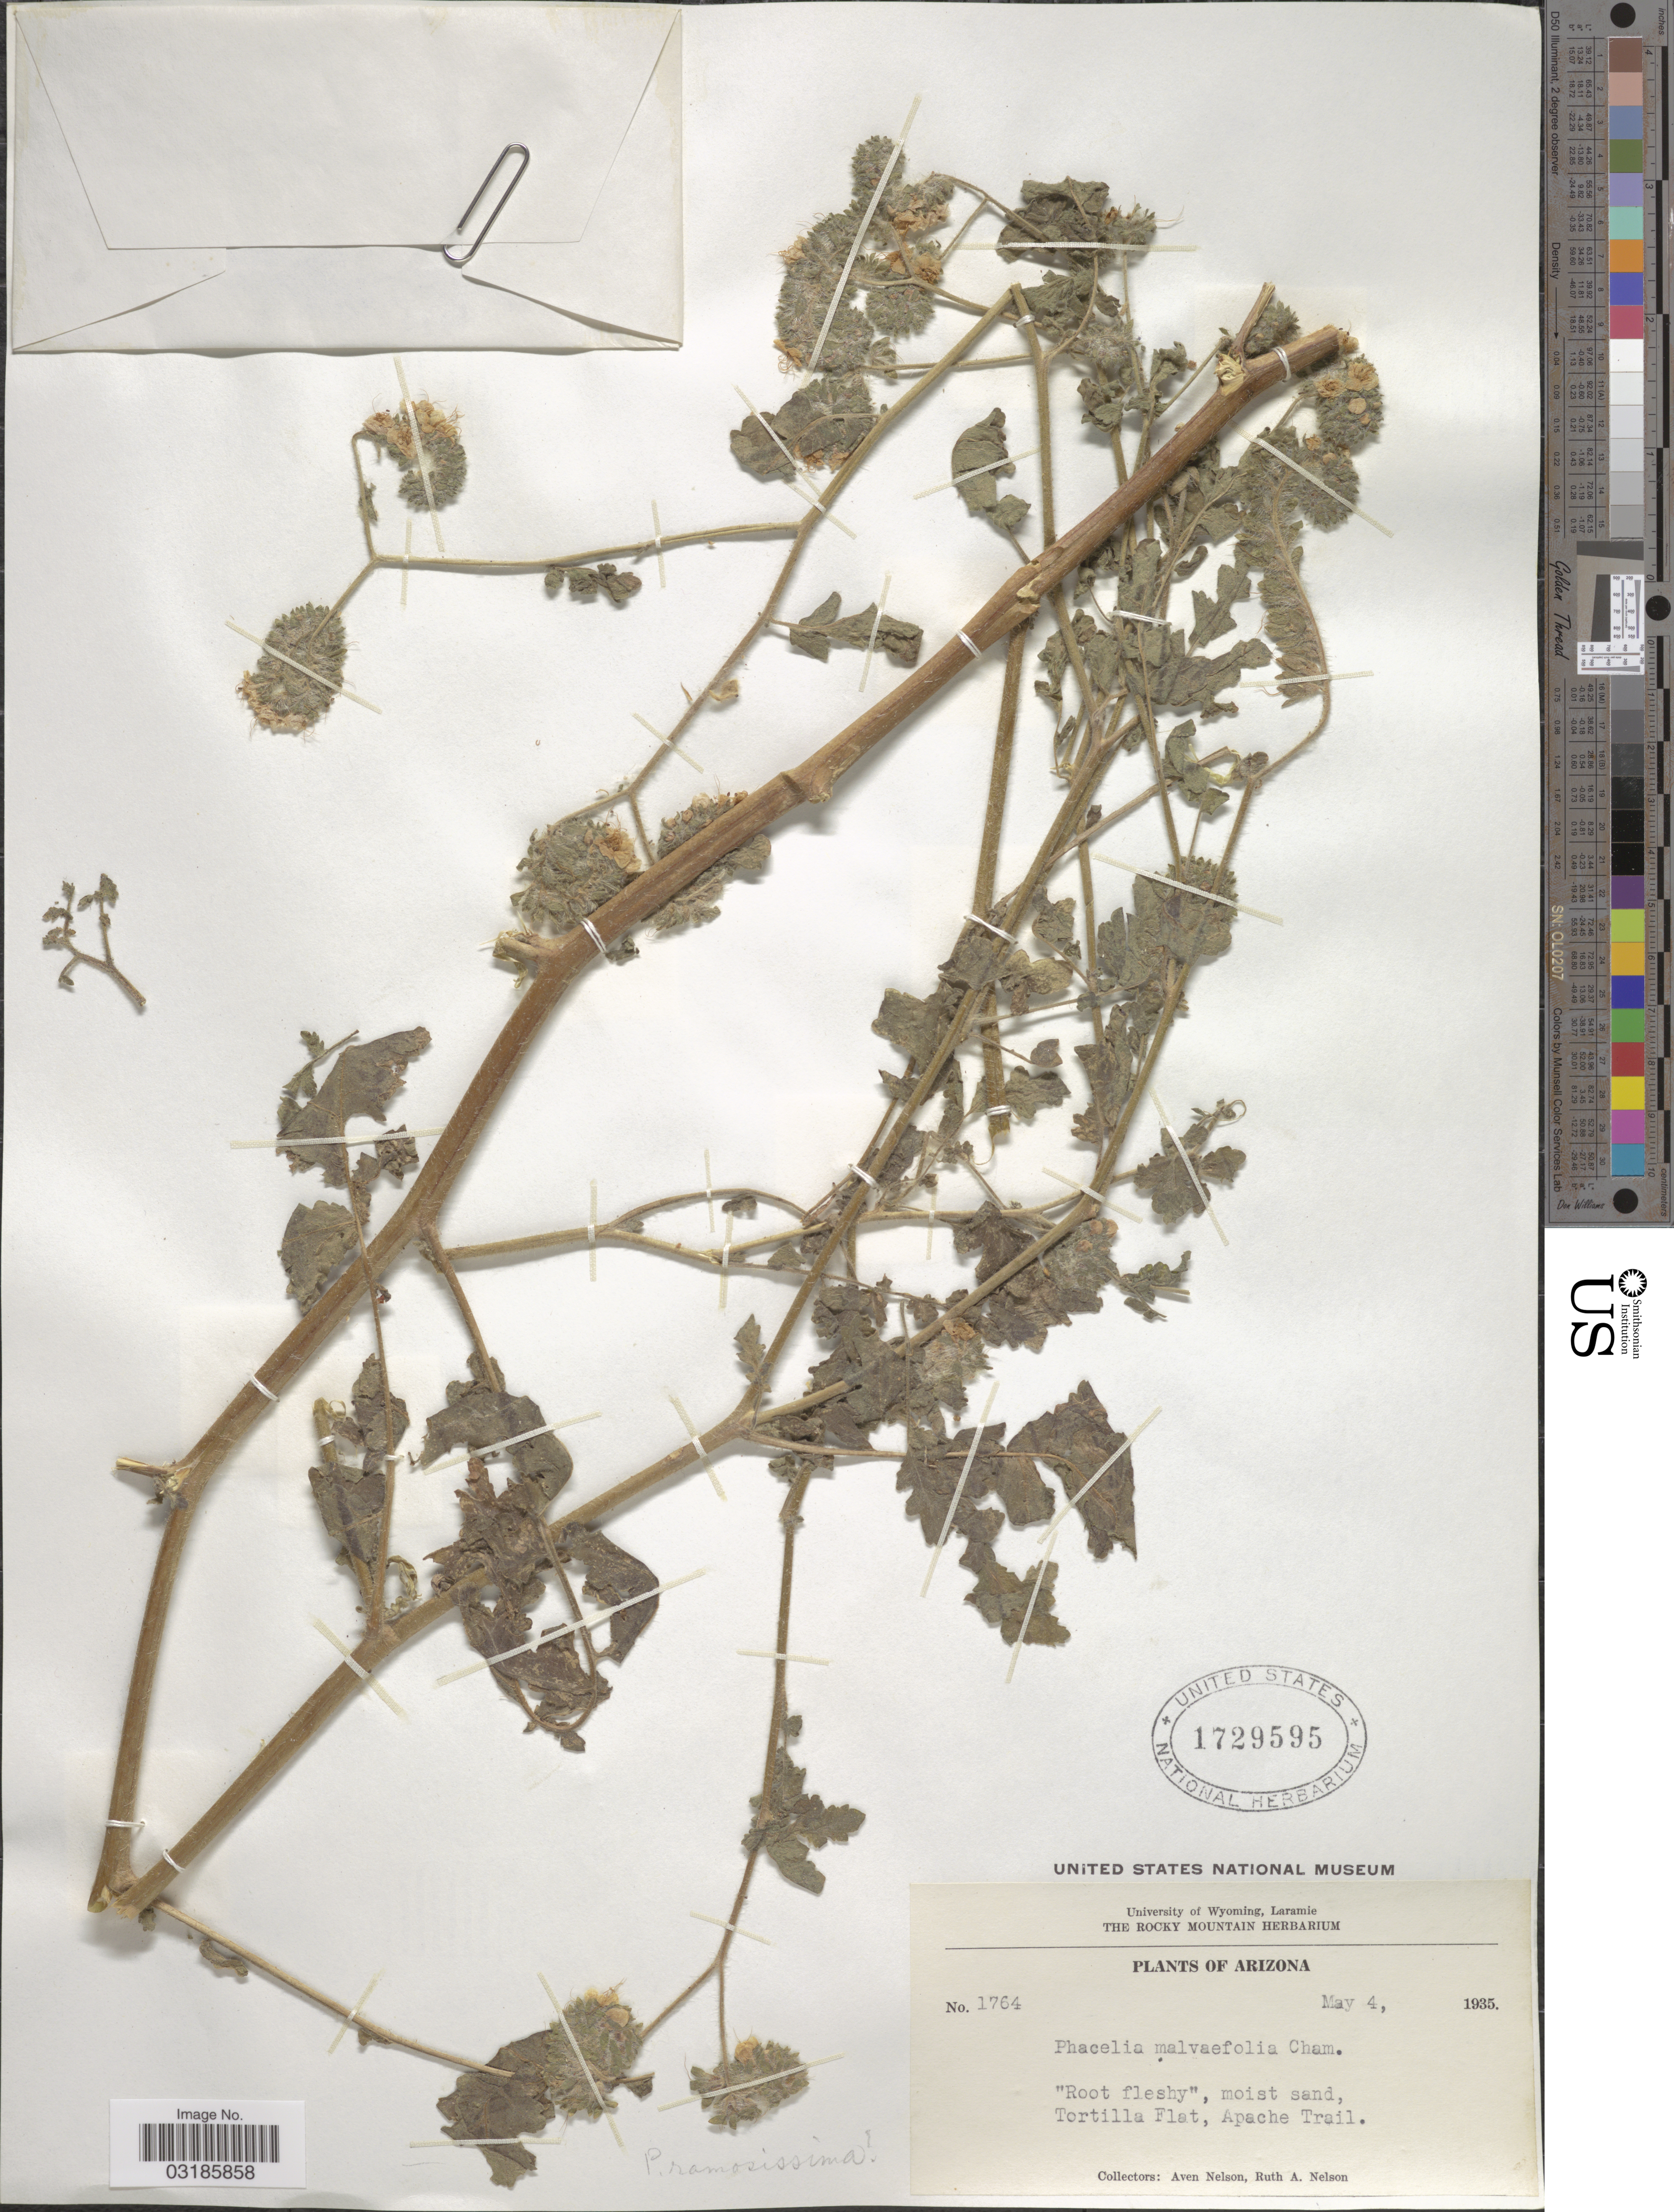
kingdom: Plantae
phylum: Tracheophyta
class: Magnoliopsida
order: Boraginales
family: Hydrophyllaceae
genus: Phacelia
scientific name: Phacelia ramosissima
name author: Douglas ex Lehm.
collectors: A. Nelson & R. A. Nelson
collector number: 1764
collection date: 1935-05-04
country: United States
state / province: Arizona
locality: Root fleshy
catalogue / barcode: US 1729595